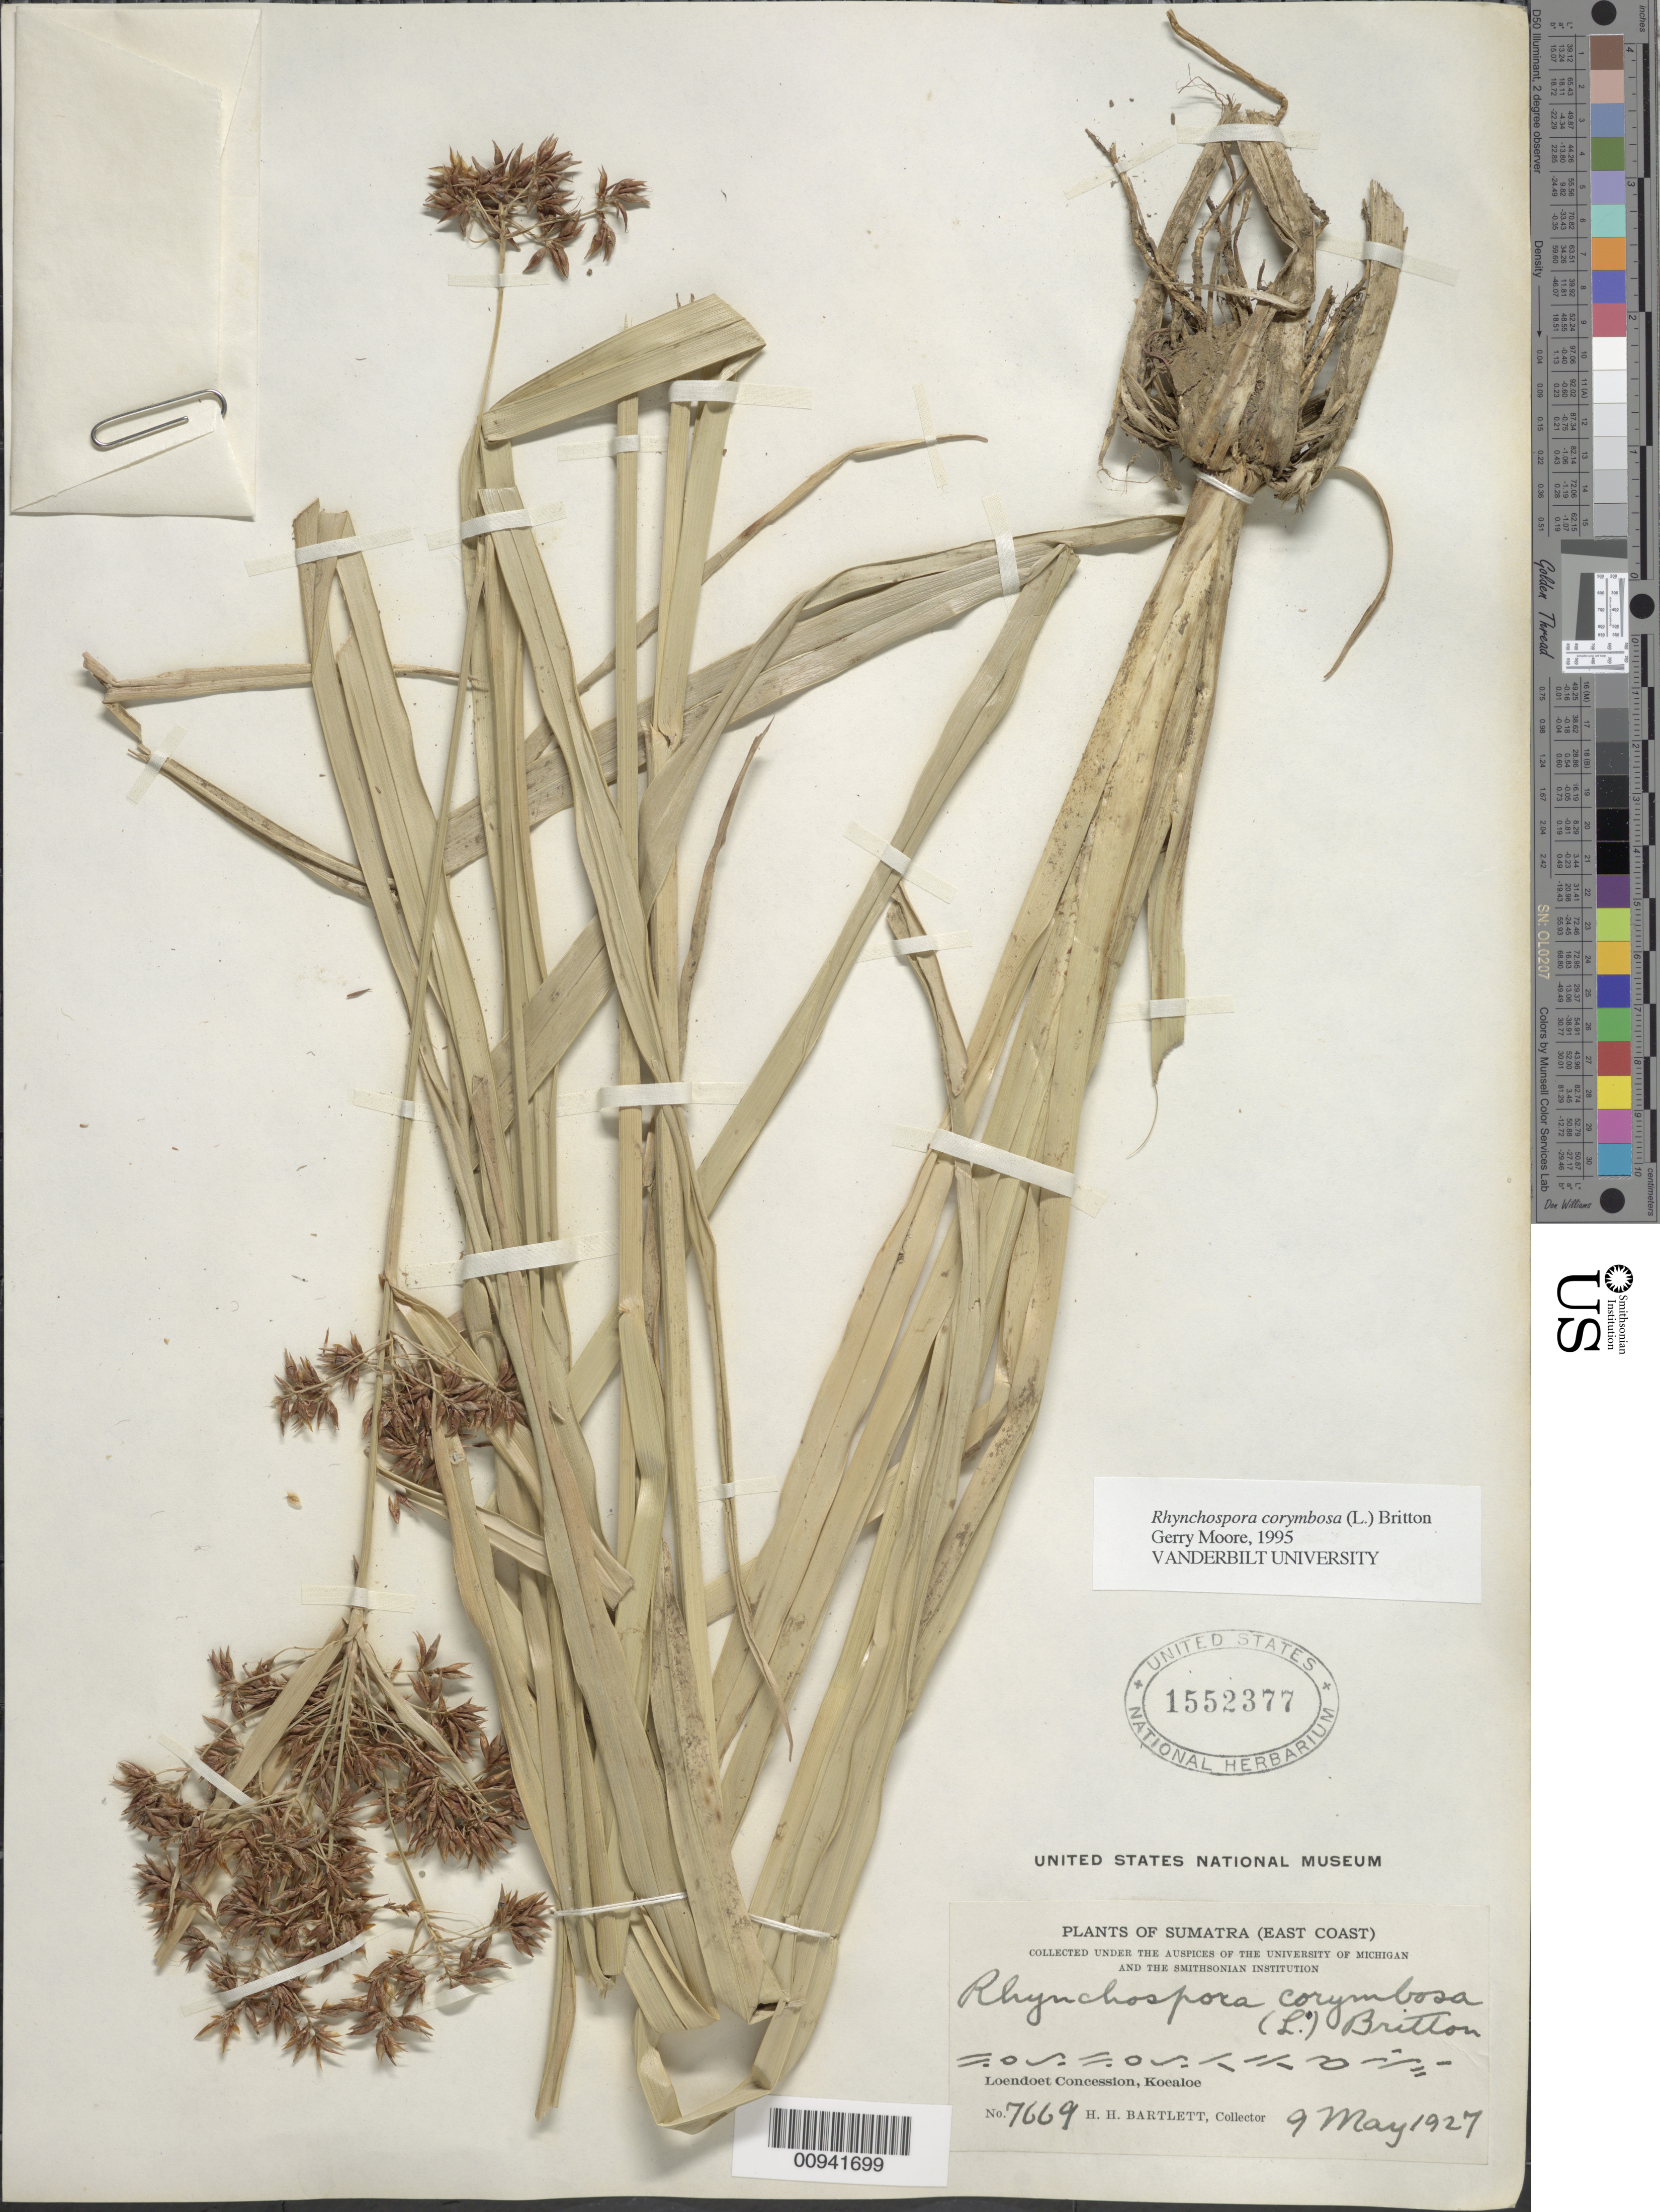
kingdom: Plantae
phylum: Tracheophyta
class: Liliopsida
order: Poales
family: Cyperaceae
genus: Rhynchospora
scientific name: Rhynchospora corymbosa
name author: (L.) Britton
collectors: H. H. Bartlett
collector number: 7669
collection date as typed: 09 May 1927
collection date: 1927-05-09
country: Indonesia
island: Sumatra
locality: East Coast: Loendoet Concession, Koealoe.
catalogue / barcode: US 1552377